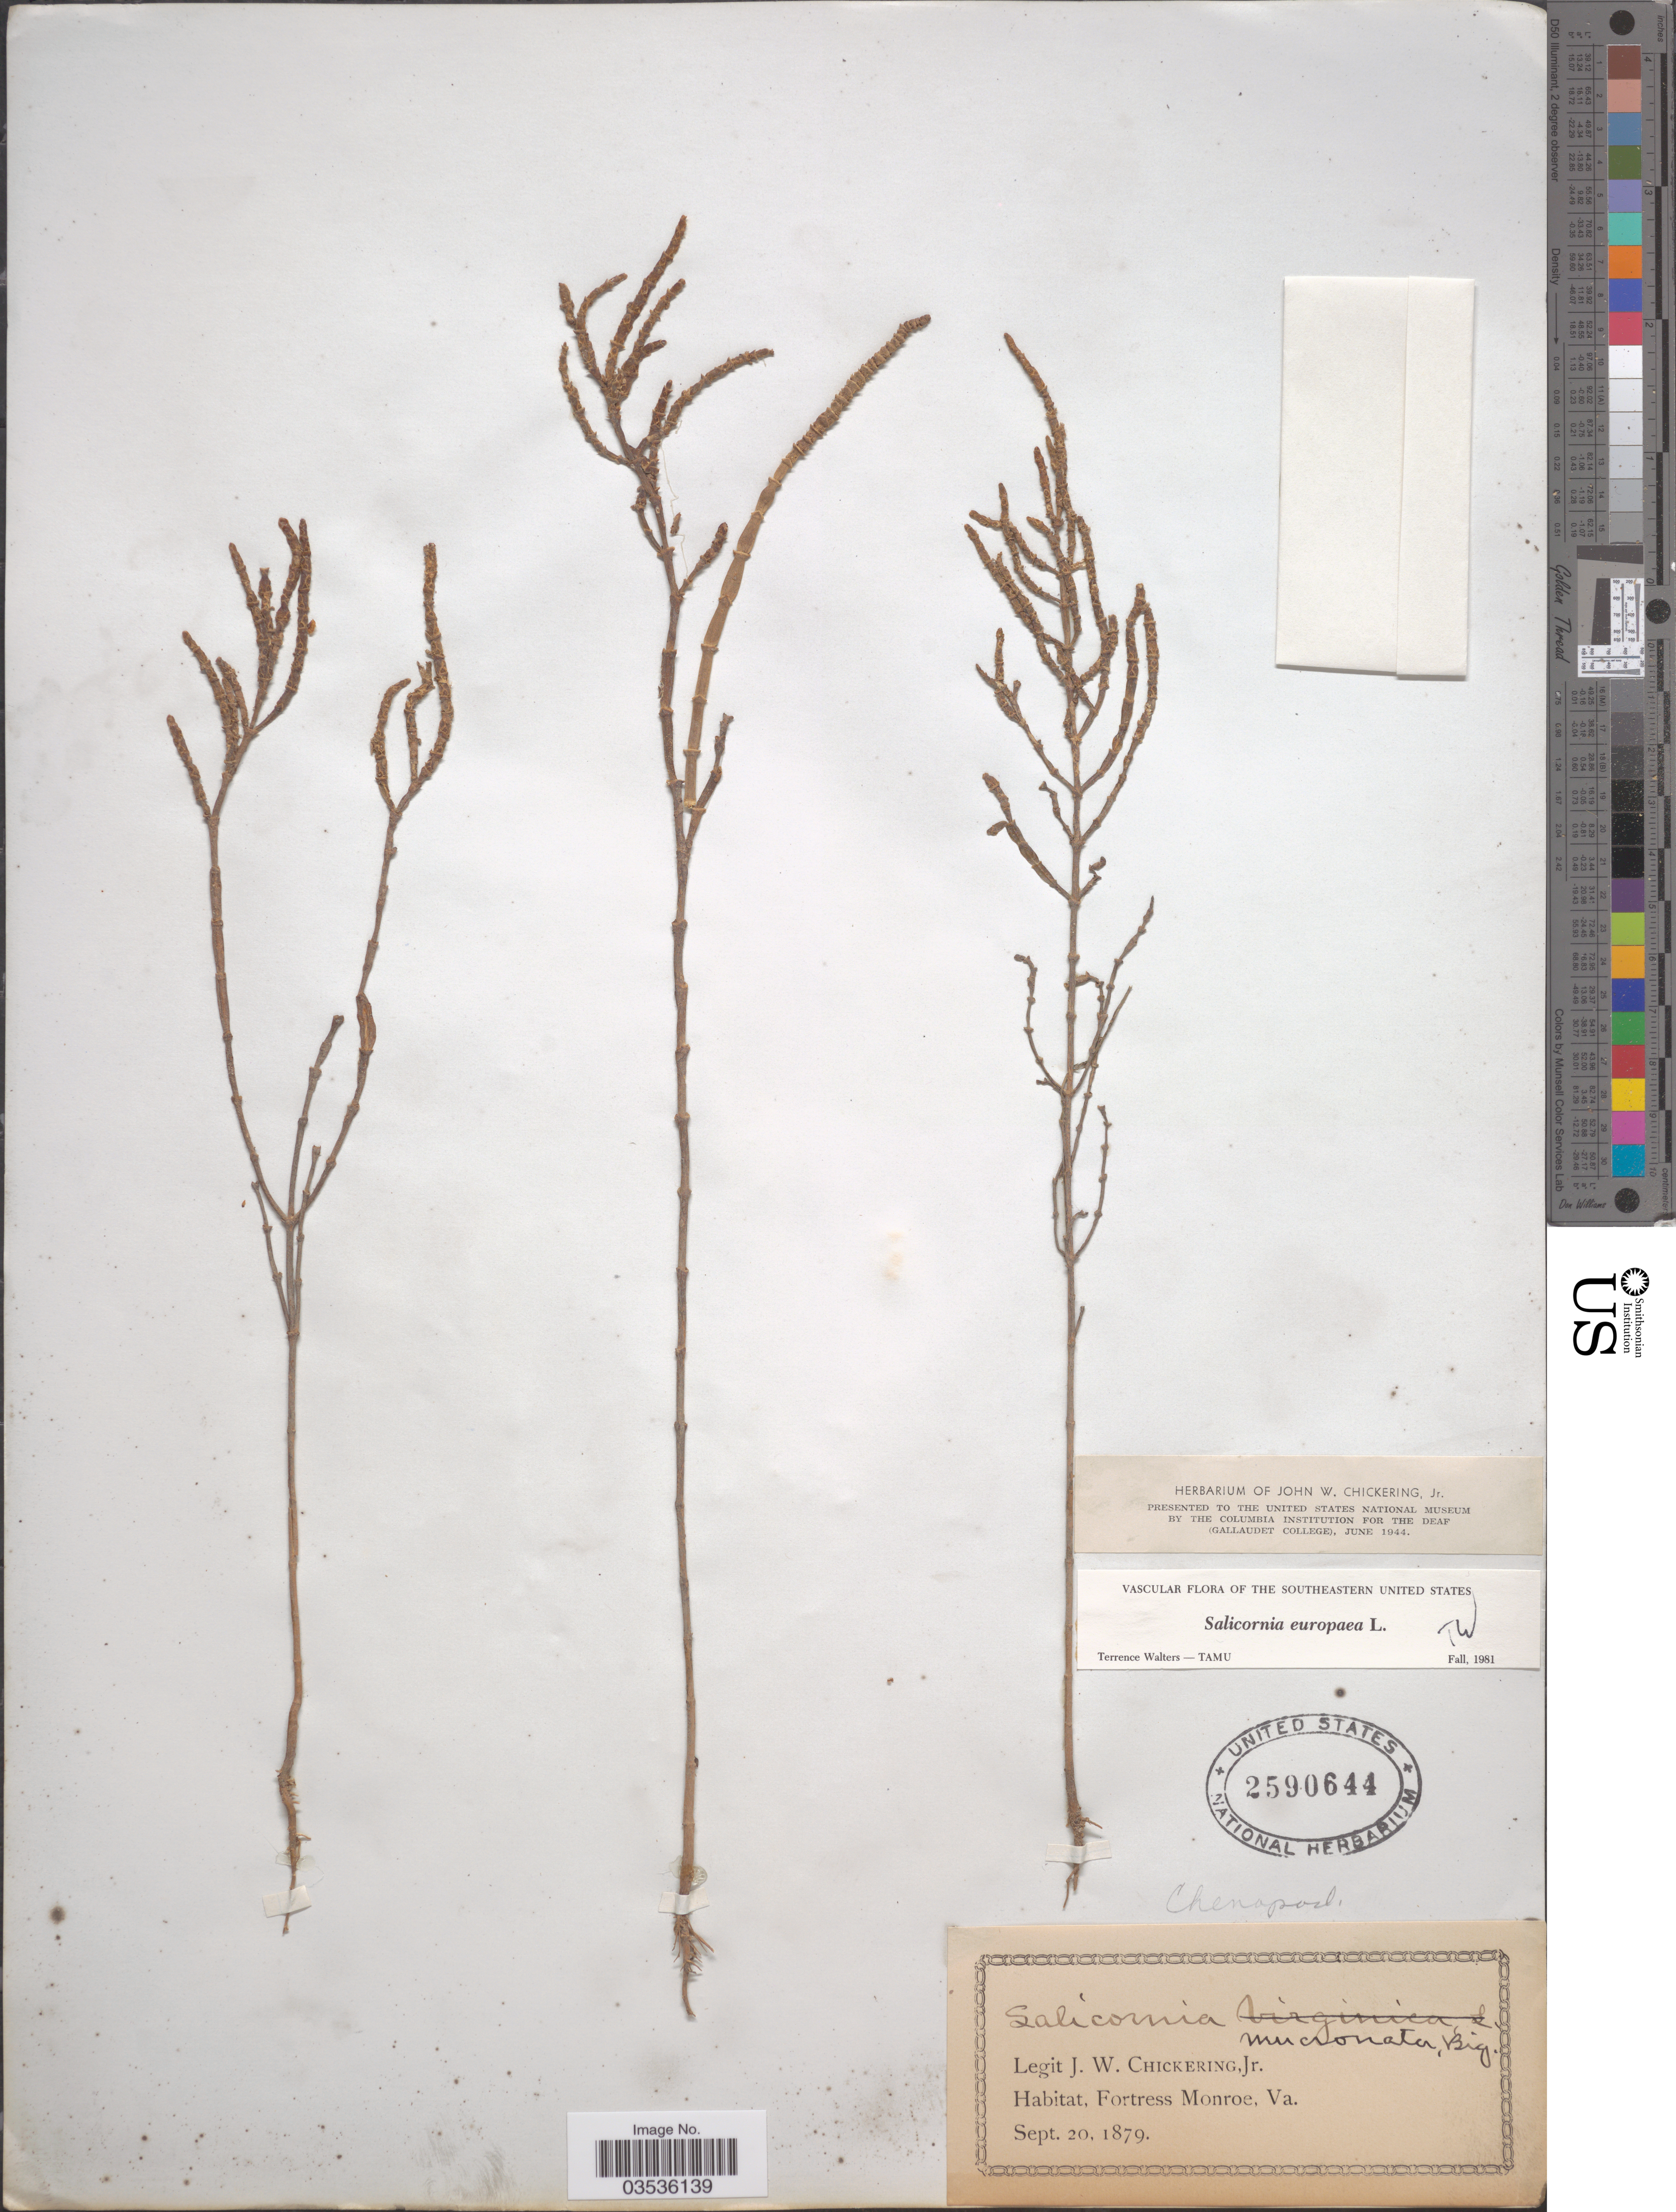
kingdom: Plantae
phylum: Tracheophyta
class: Magnoliopsida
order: Caryophyllales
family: Amaranthaceae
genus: Salicornia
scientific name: Salicornia europaea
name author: L.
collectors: J. W. Chickering Jr.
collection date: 1879-09-20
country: United States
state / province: Virginia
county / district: City of Hampton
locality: Fortress Monroe.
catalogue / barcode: US 2590644